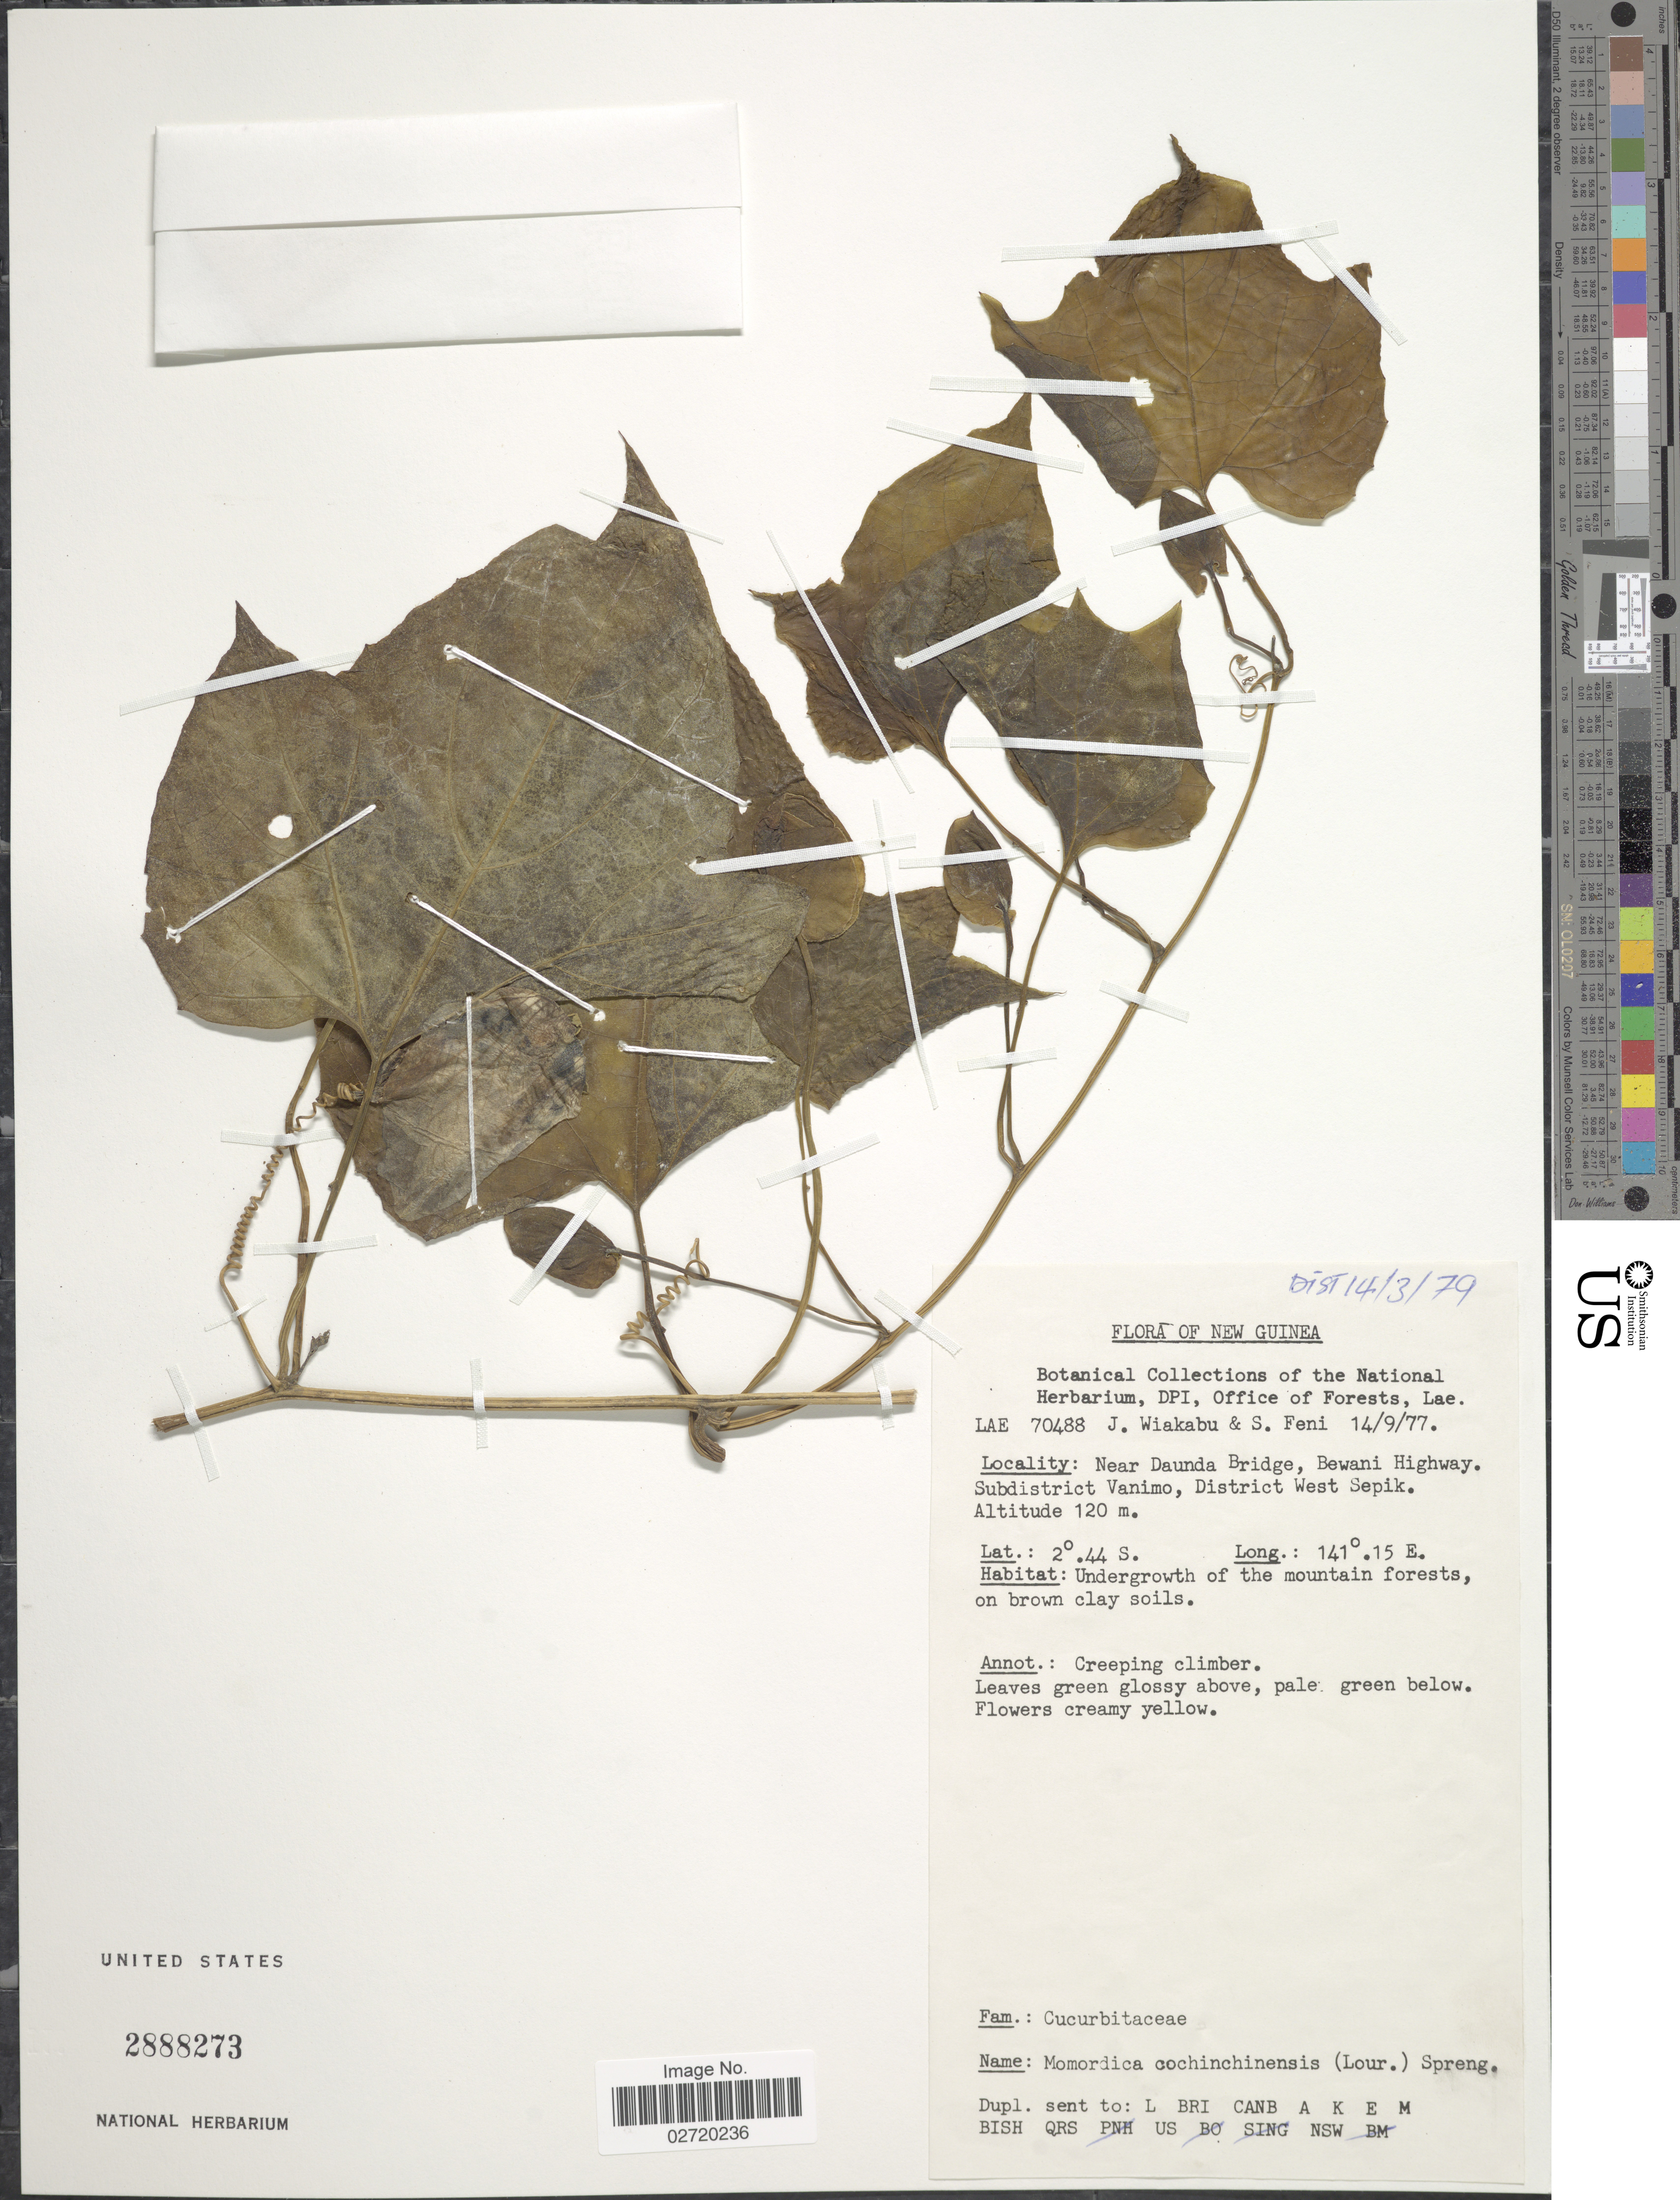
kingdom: Plantae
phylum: Tracheophyta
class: Magnoliopsida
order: Cucurbitales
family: Cucurbitaceae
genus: Momordica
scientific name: Momordica cochinchinensis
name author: (Lour.) Spreng.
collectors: J. Wiakabu & S. Feni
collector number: LAE 70488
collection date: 1977-09-14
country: Papua New Guinea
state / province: Sandaun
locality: New Guinea, Near Daunda Bridge, Bewani Highway, Subdistrict Vanimo, District West Sepik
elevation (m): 120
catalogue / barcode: US 2888273